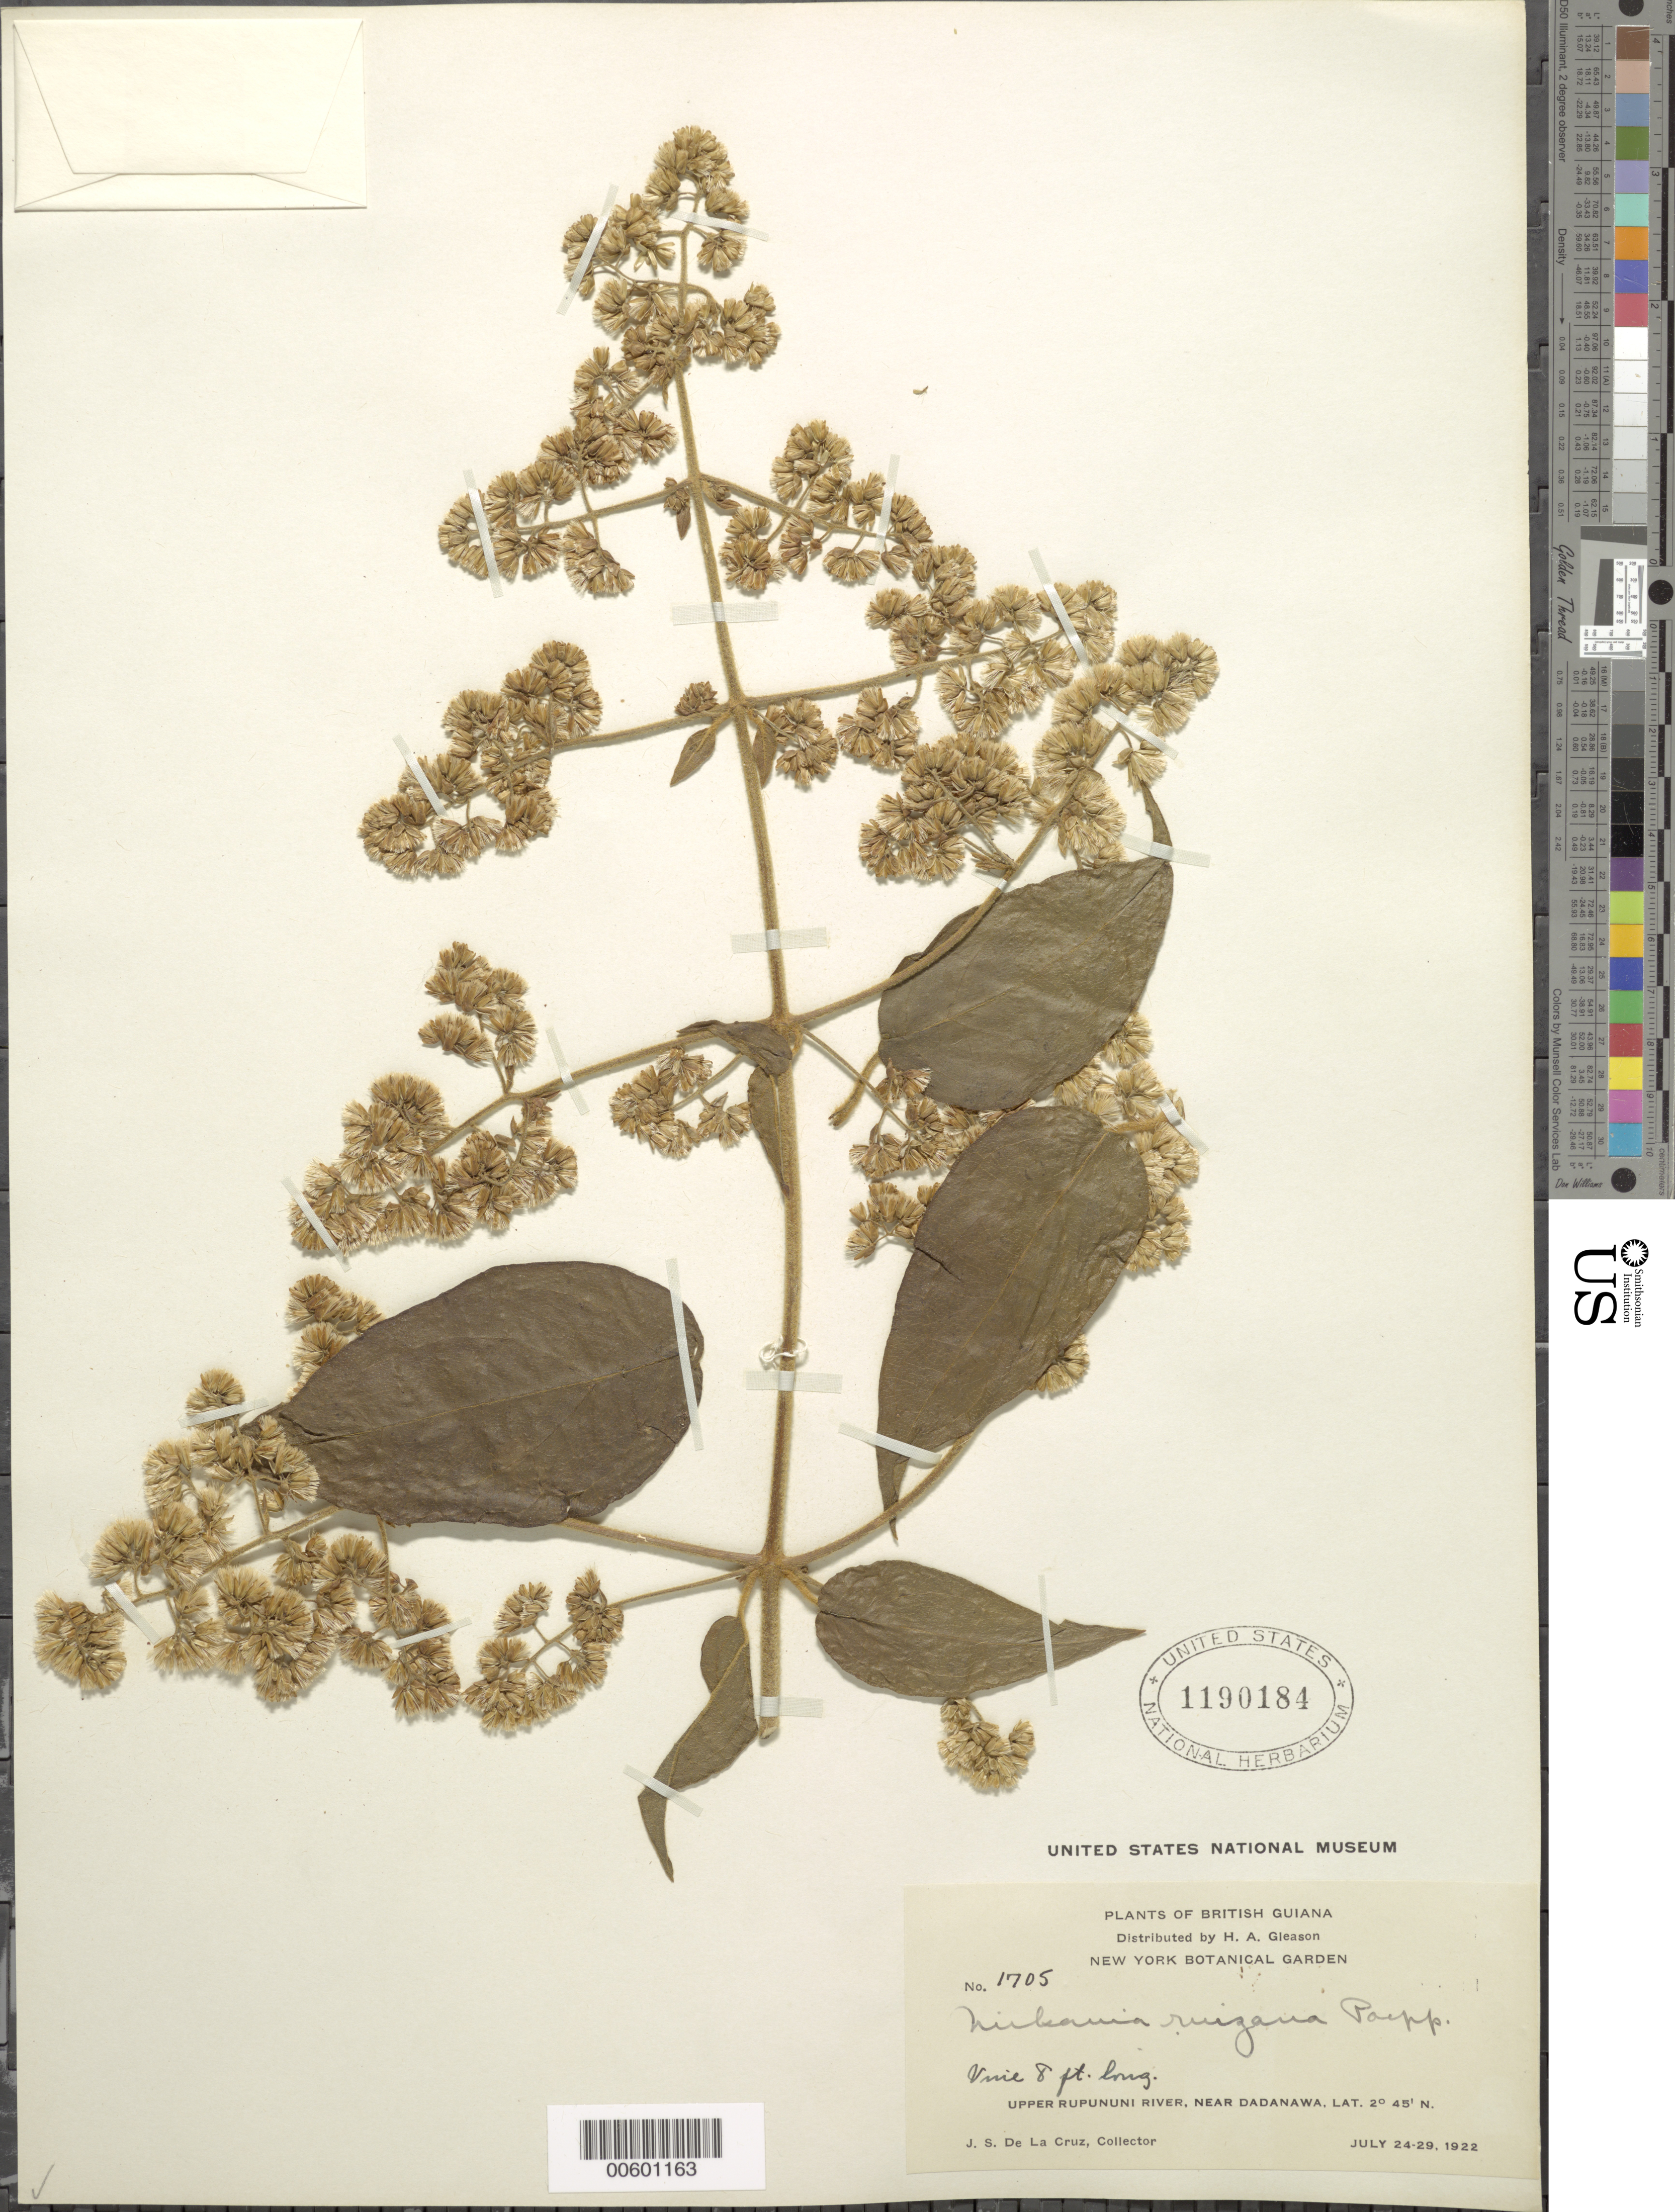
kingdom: Plantae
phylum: Tracheophyta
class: Magnoliopsida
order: Asterales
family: Asteraceae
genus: Mikania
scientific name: Mikania ruiziana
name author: Poepp.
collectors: J. S. de la Cruz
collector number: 1705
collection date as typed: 24-Jul-22 to 29-Jul-22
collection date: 1922-07-24/1922-07-29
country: Guyana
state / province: U. Takutu-U. Essequibo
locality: Dadanawa, near, upper Rupununi R.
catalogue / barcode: US 1190184